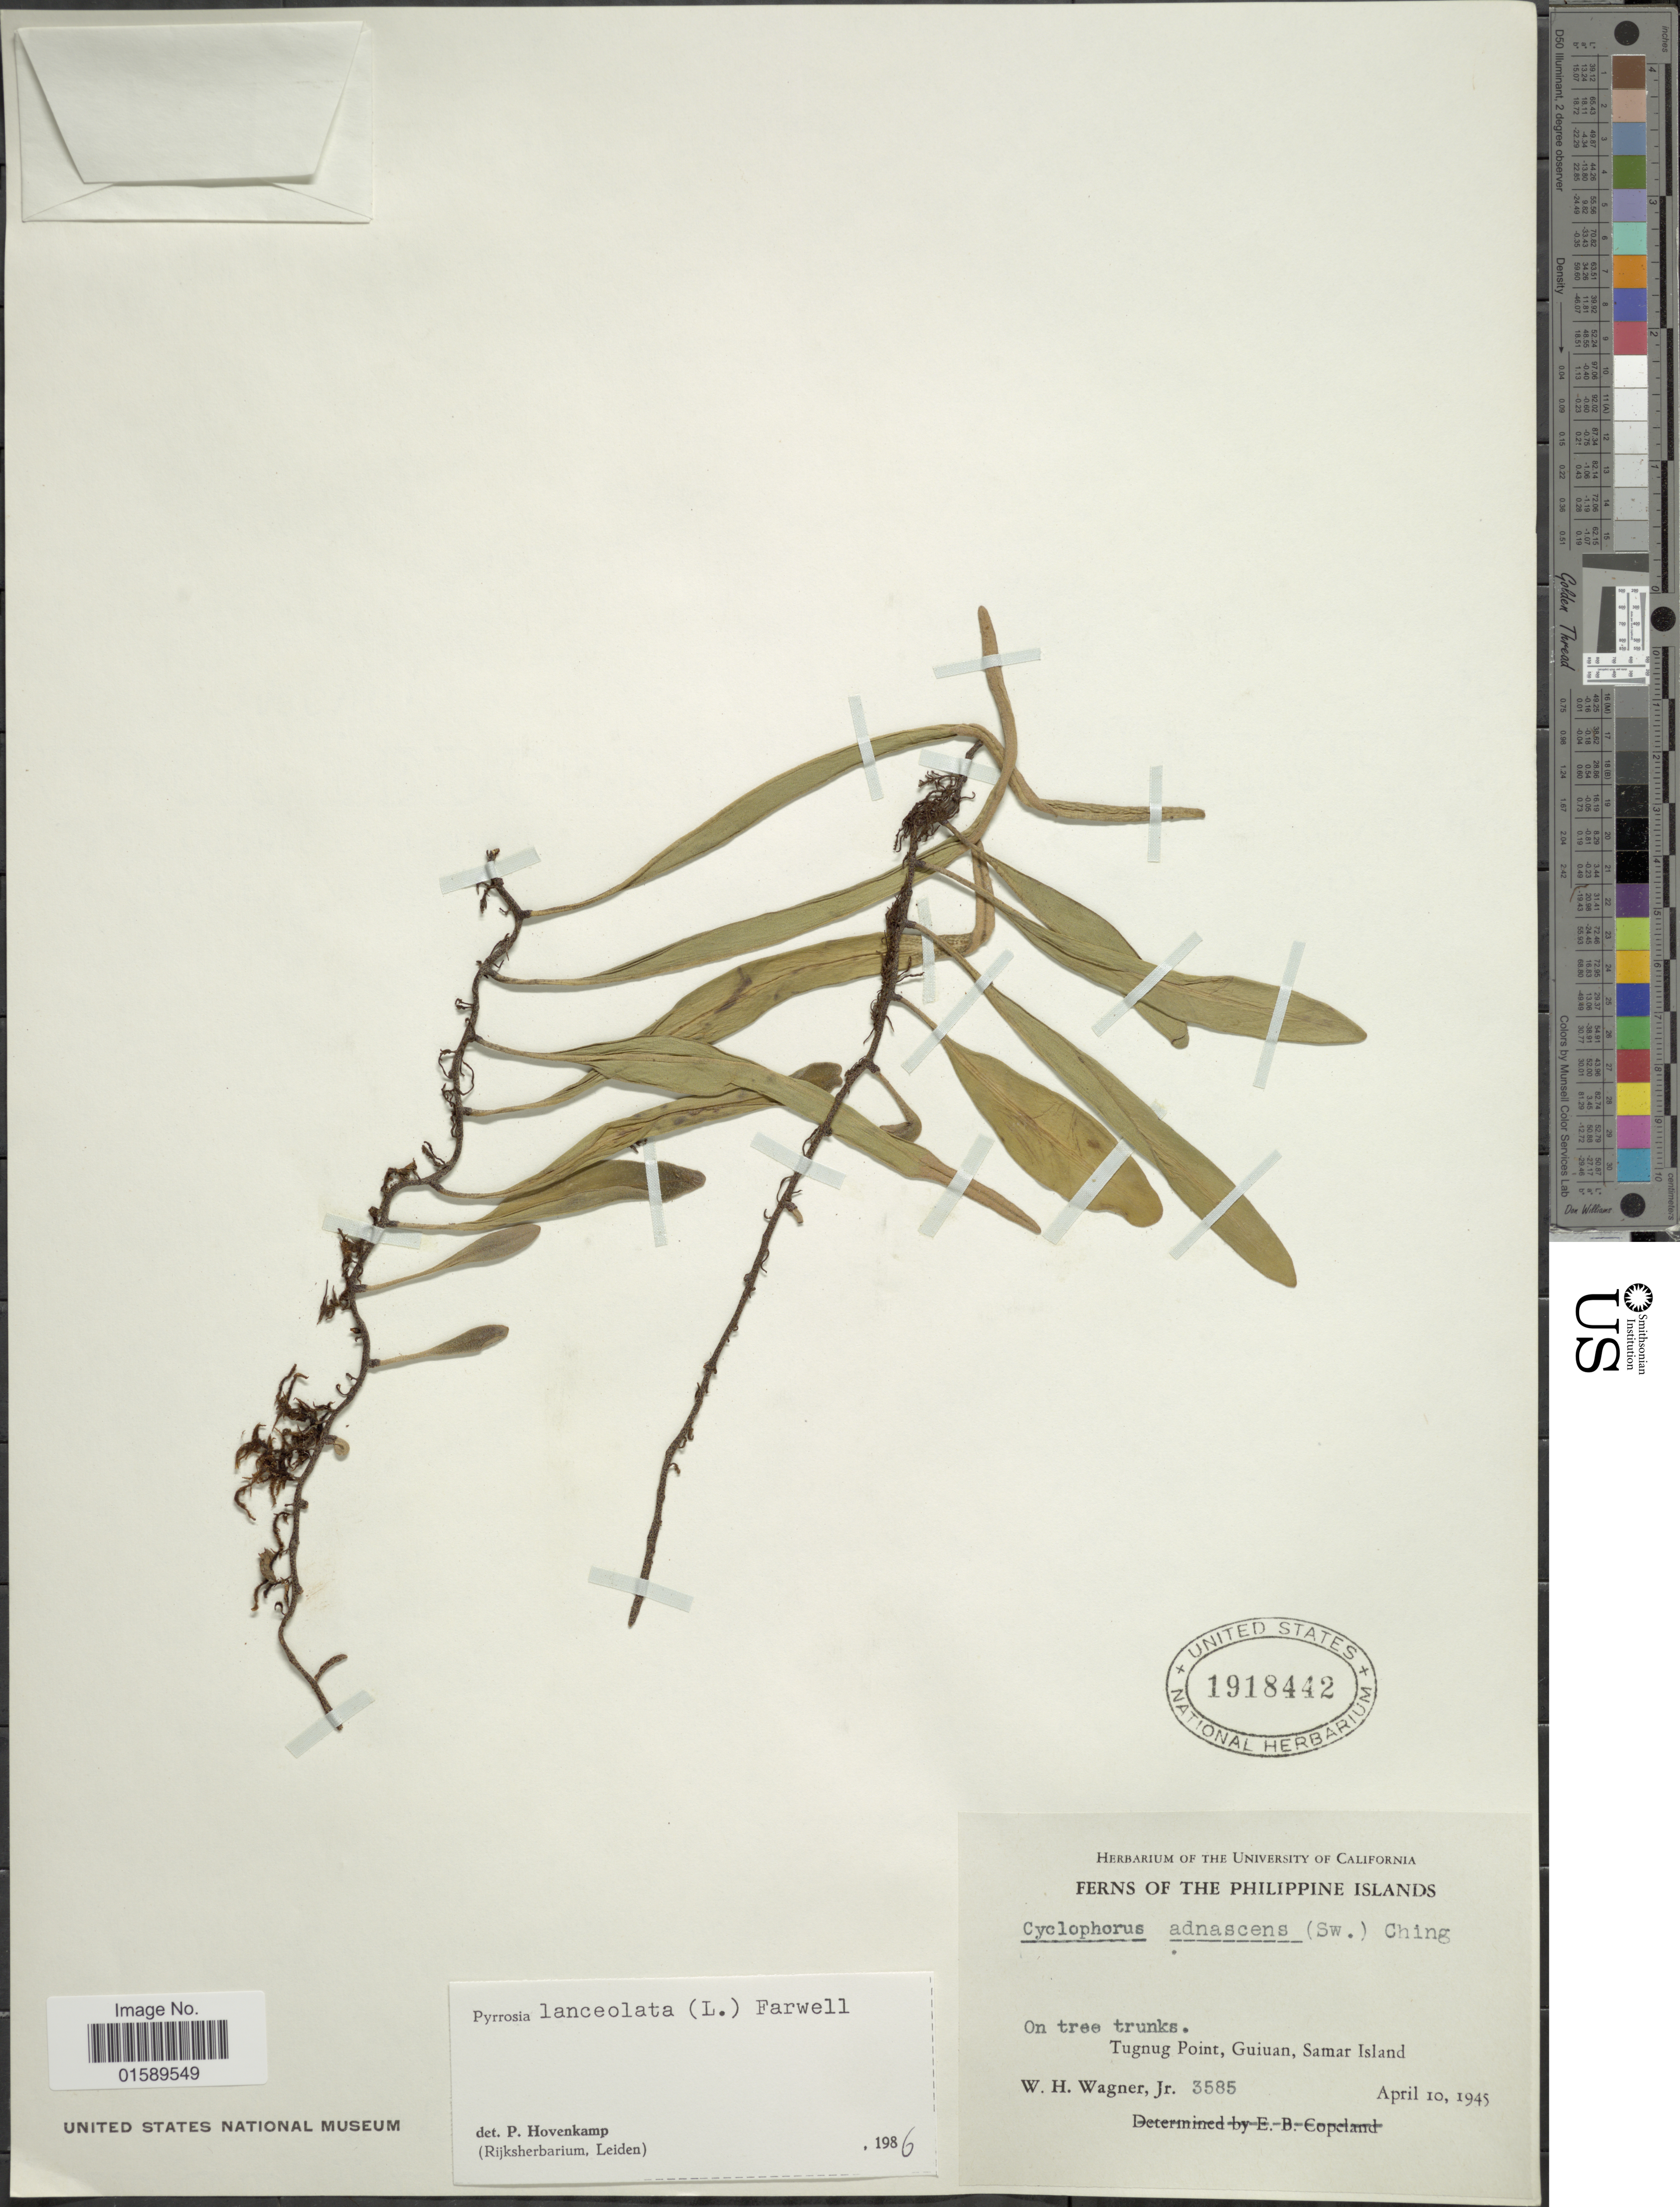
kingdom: Plantae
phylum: Tracheophyta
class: Polypodiopsida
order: Polypodiales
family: Polypodiaceae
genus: Pyrrosia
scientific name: Pyrrosia lanceolata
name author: (L.) Farw.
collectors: W. H. Wagner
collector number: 3585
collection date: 1945-04-10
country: Philippines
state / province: Eastern Visayas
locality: Tugnug Point, Guiuan, Samar Island.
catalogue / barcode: US 1918442